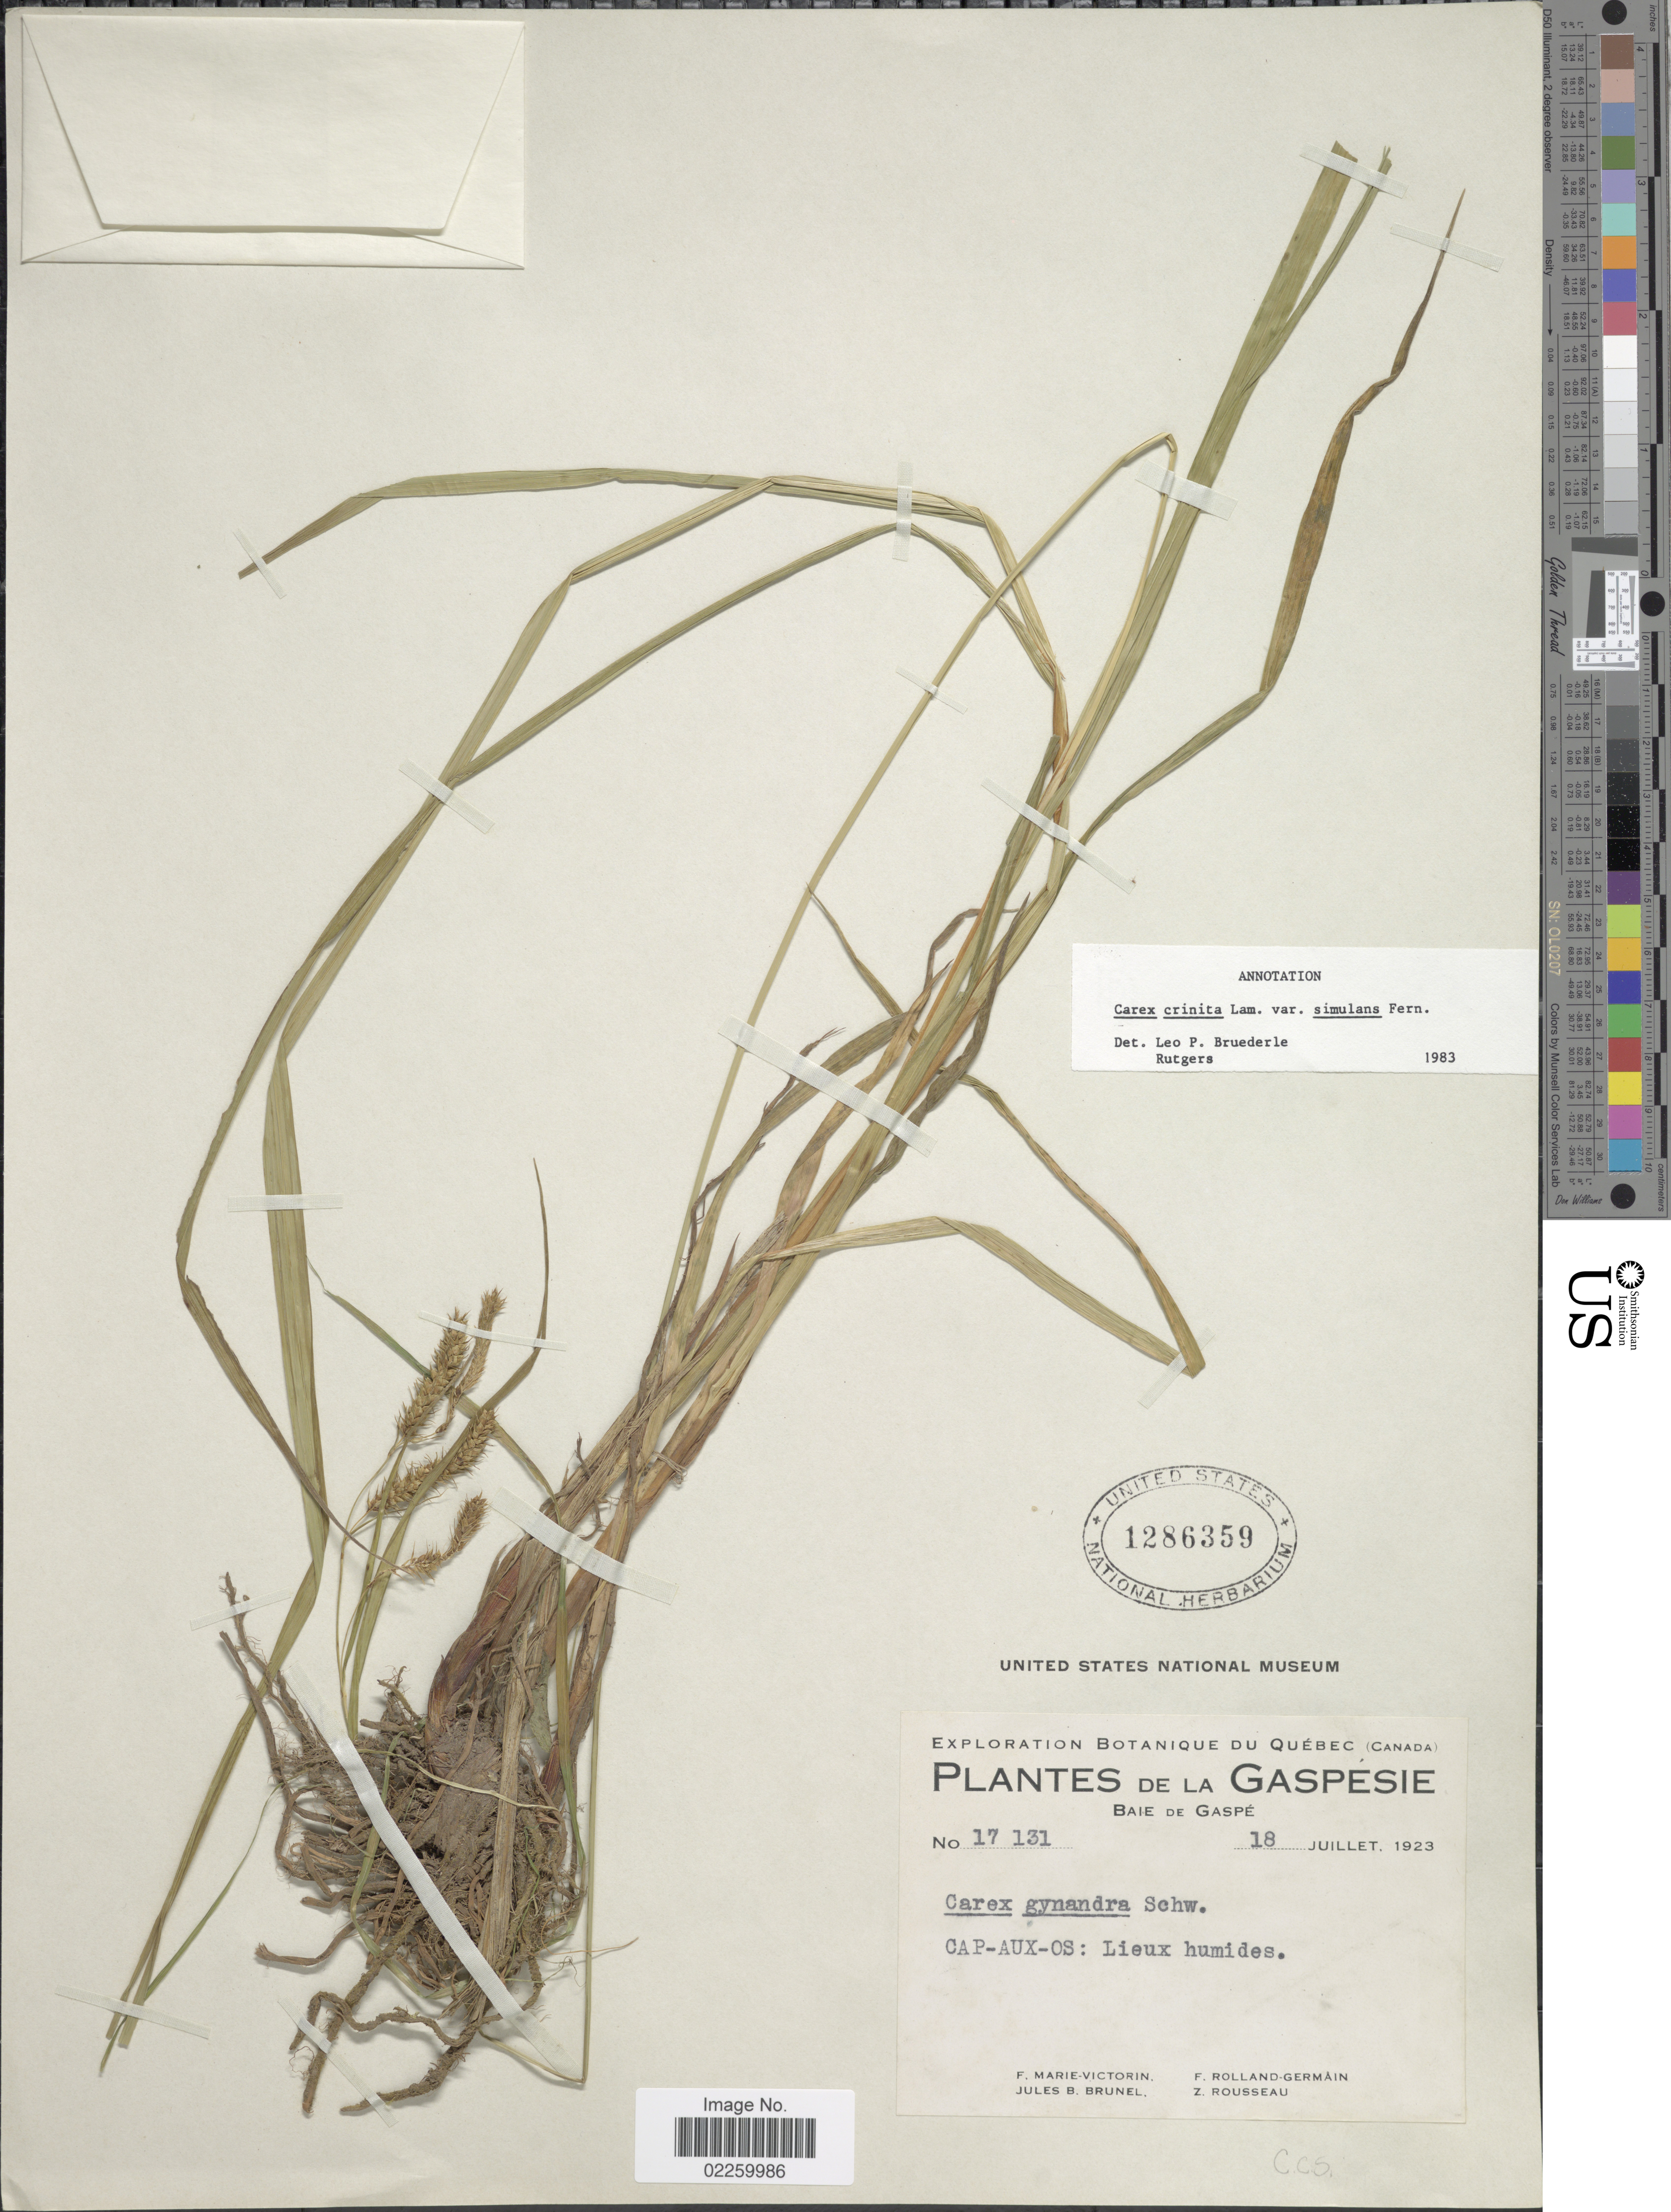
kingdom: Plantae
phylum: Tracheophyta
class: Liliopsida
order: Poales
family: Cyperaceae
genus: Carex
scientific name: Carex crinita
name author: Lam.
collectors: F. Marie-Victorin, J. Brunel, Rolland-Germain & Z. Rousseau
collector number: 17131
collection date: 1923-07-18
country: Canada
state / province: Quebec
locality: De La Gaspesie, Baie de Gaspe, Cap-Aux-Os: Lieux humides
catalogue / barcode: US 1286359